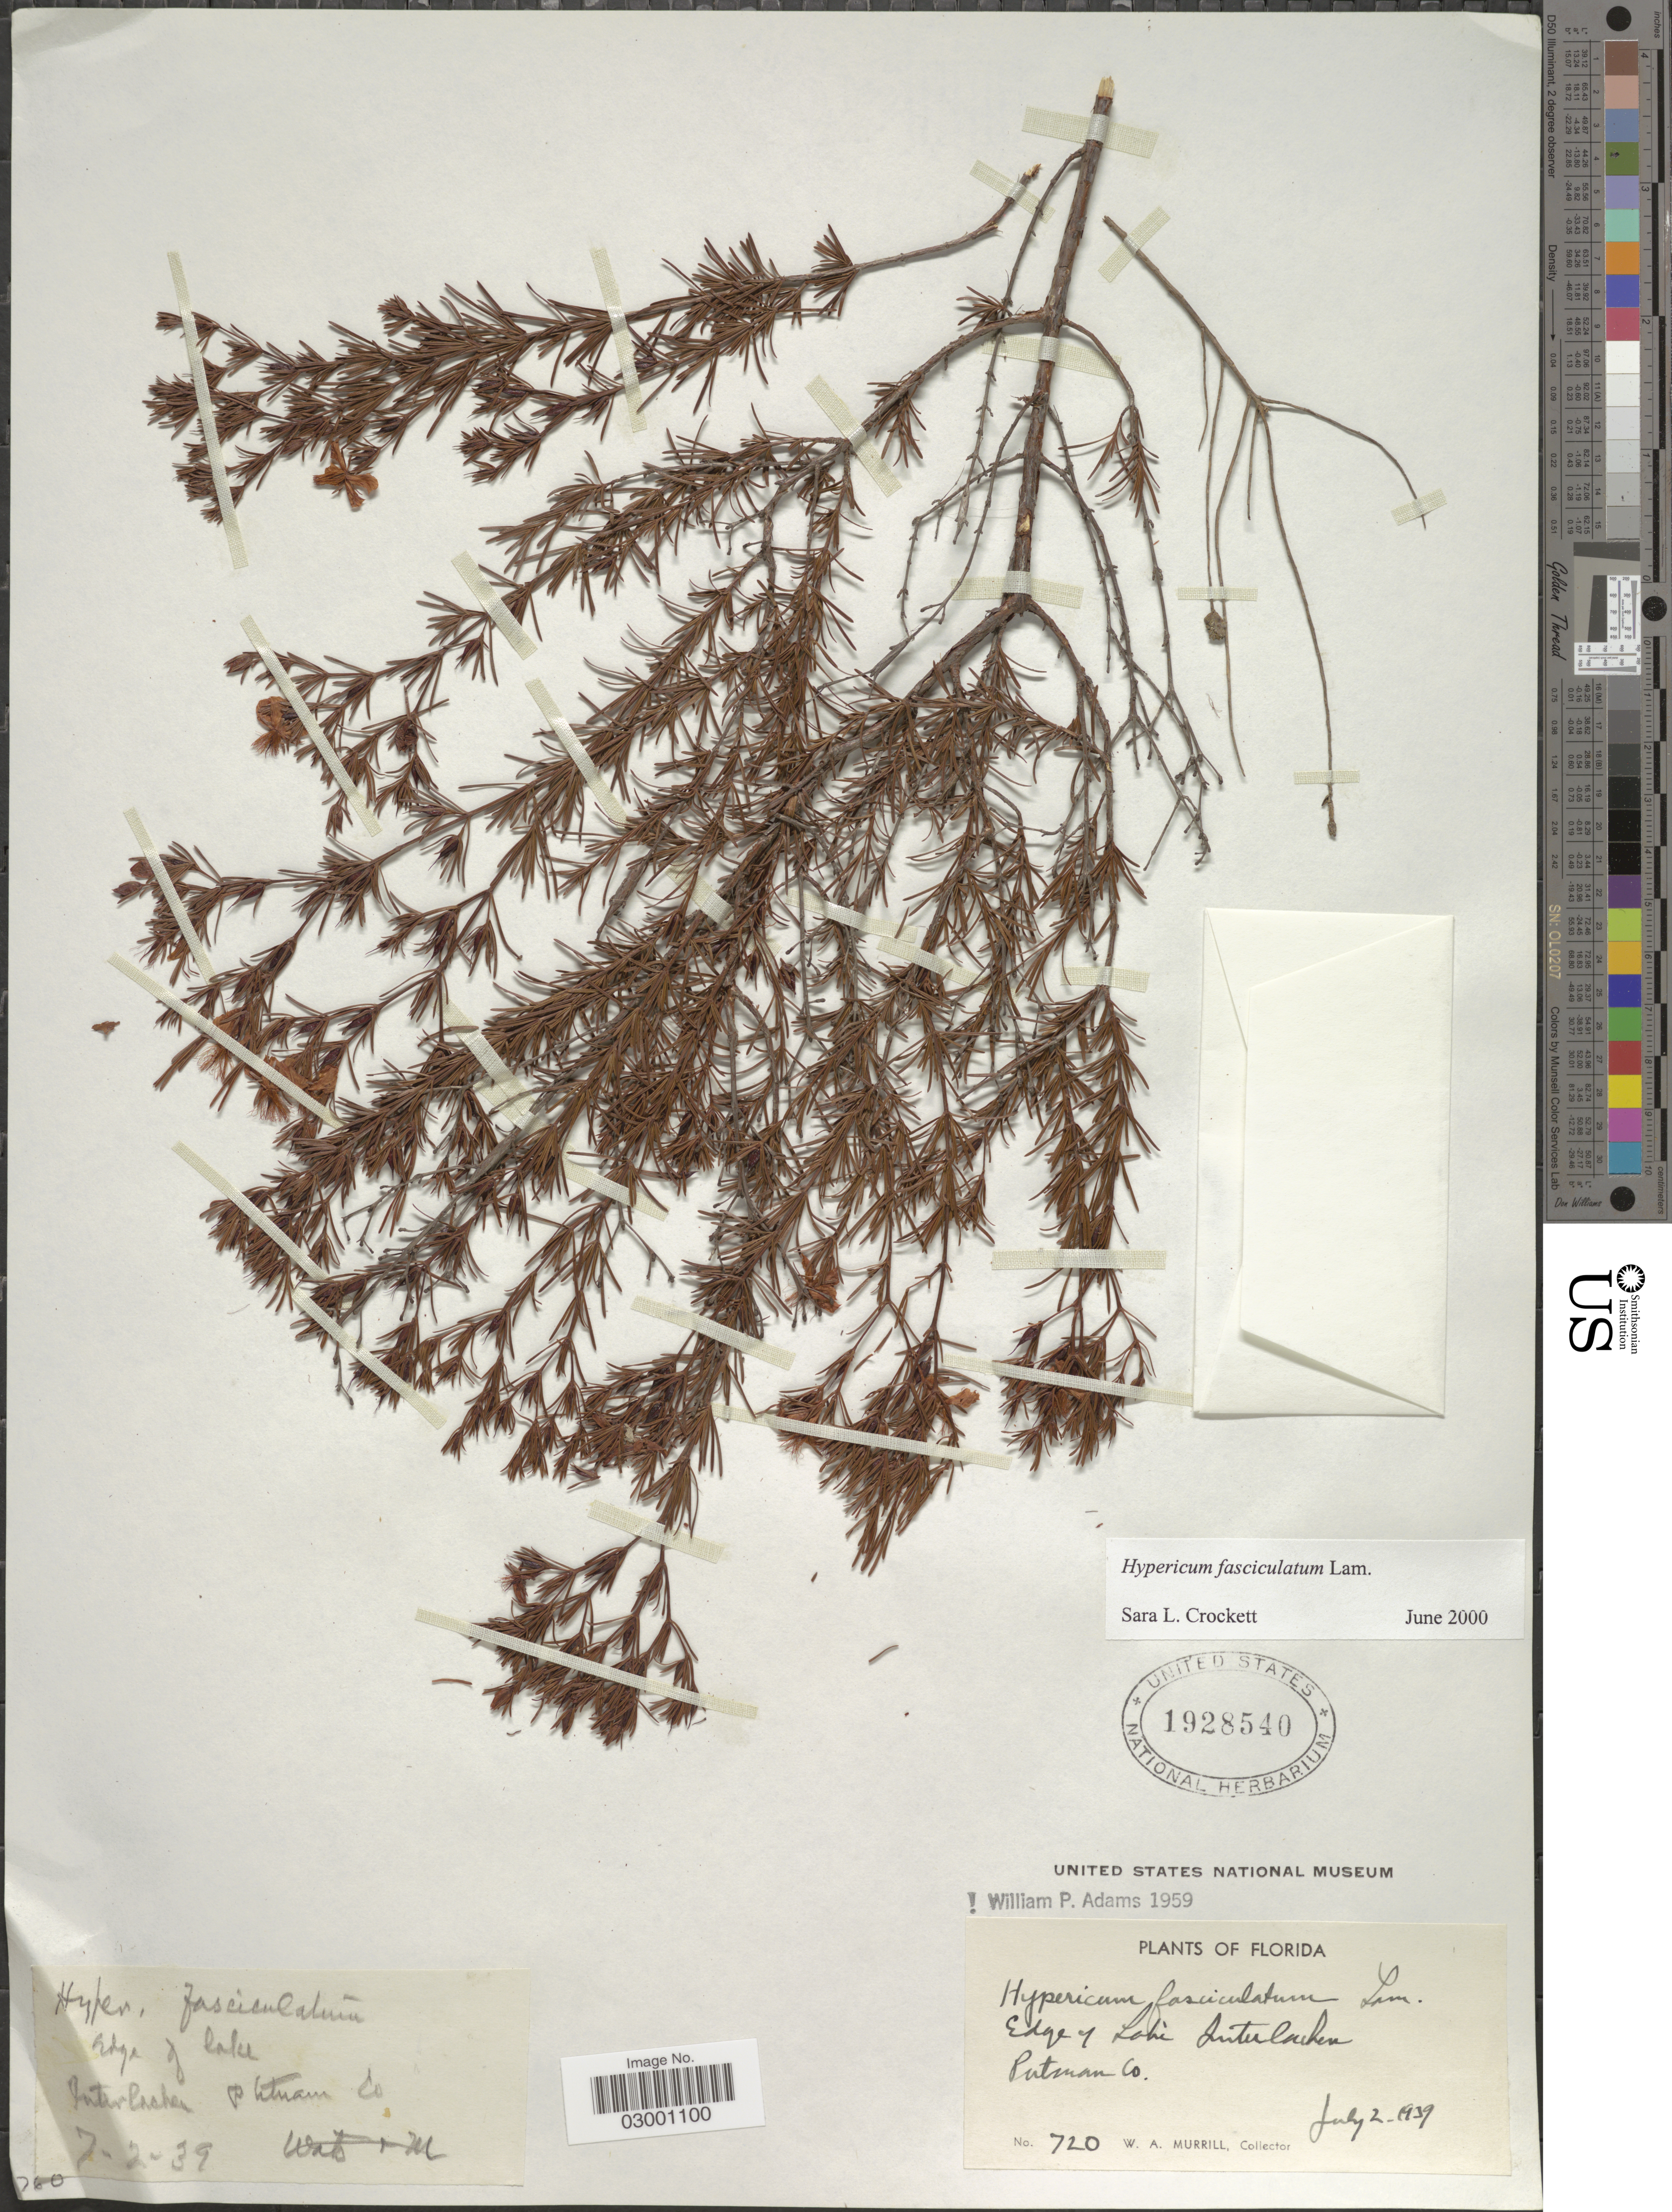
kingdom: Plantae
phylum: Tracheophyta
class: Magnoliopsida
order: Malpighiales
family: Hypericaceae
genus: Hypericum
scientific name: Hypericum fasciculatum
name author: Lam.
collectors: W. A. Murrill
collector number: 720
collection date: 1939-07-02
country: United States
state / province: Florida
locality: Edge of Lake Interlachen, Putnam Co.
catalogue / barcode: US 1928540